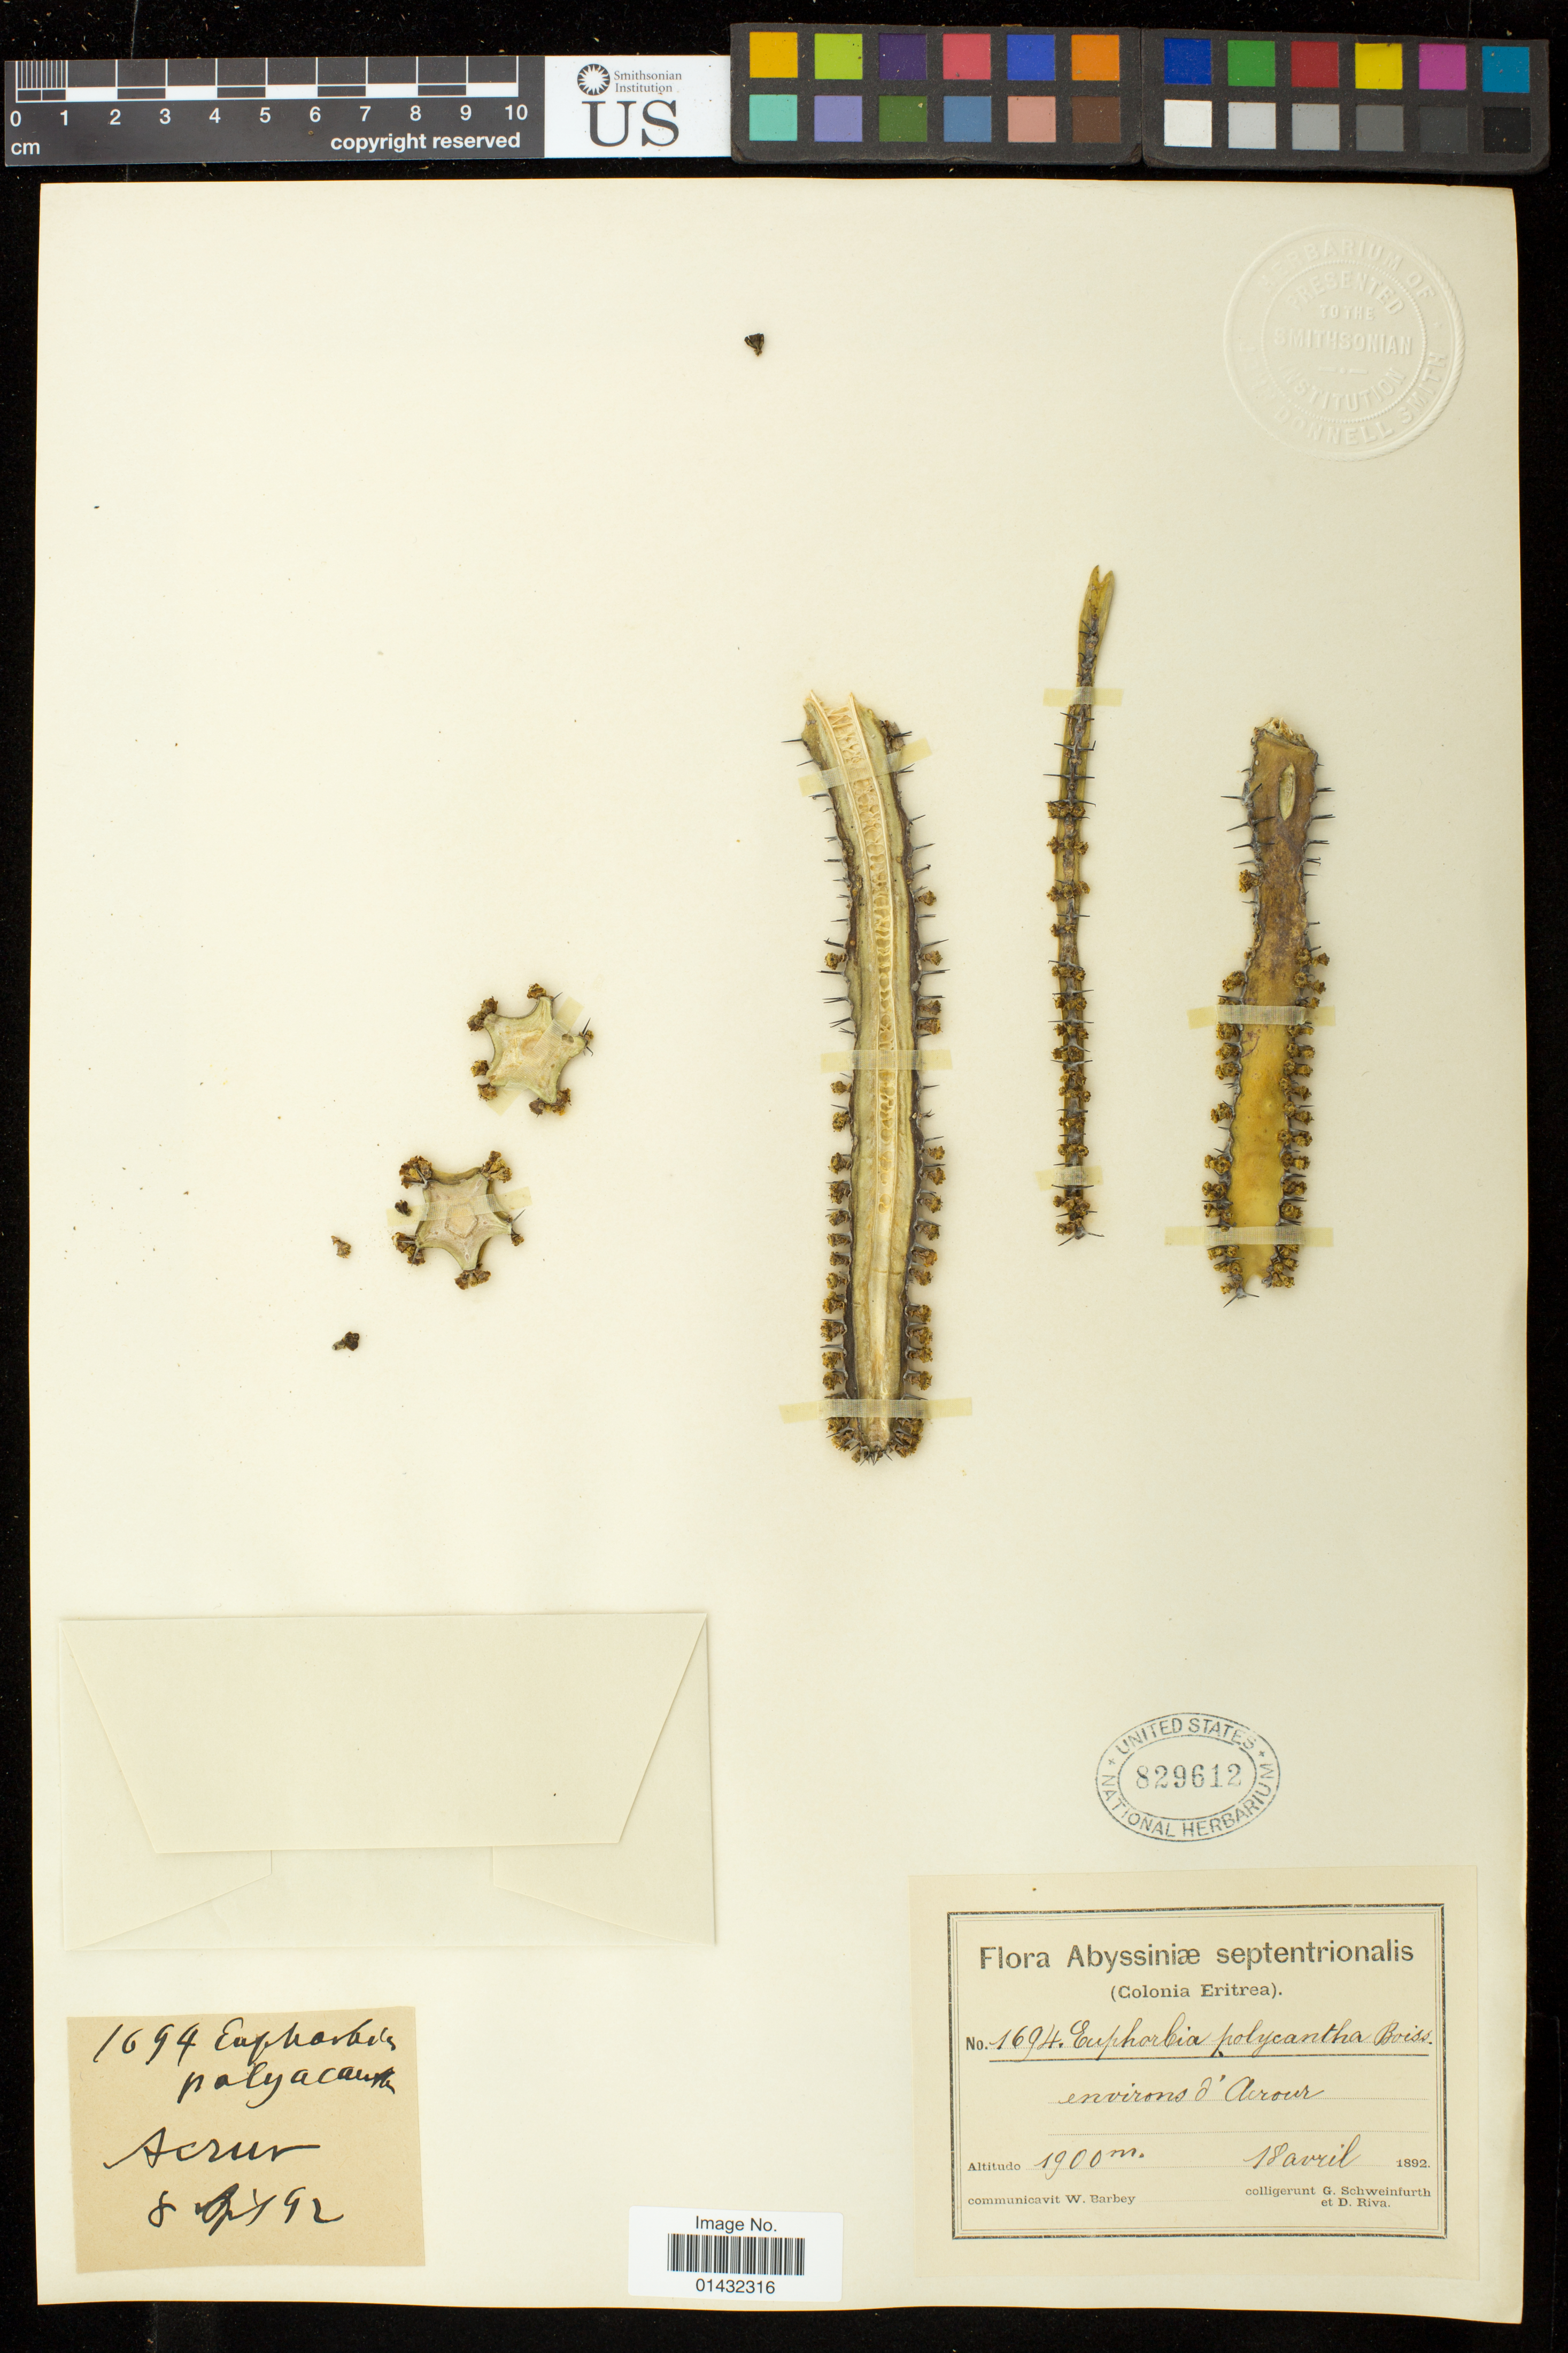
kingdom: Plantae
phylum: Tracheophyta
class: Magnoliopsida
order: Malpighiales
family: Euphorbiaceae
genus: Euphorbia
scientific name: Euphorbia polyacantha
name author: Boiss.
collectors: W. Barbey, G. A. Schweinfurth & D. Riva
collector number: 1694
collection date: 1892-04-18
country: Eritrea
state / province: Debub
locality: Environs d'Acrour; Acrur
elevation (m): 1900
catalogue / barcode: US 829612